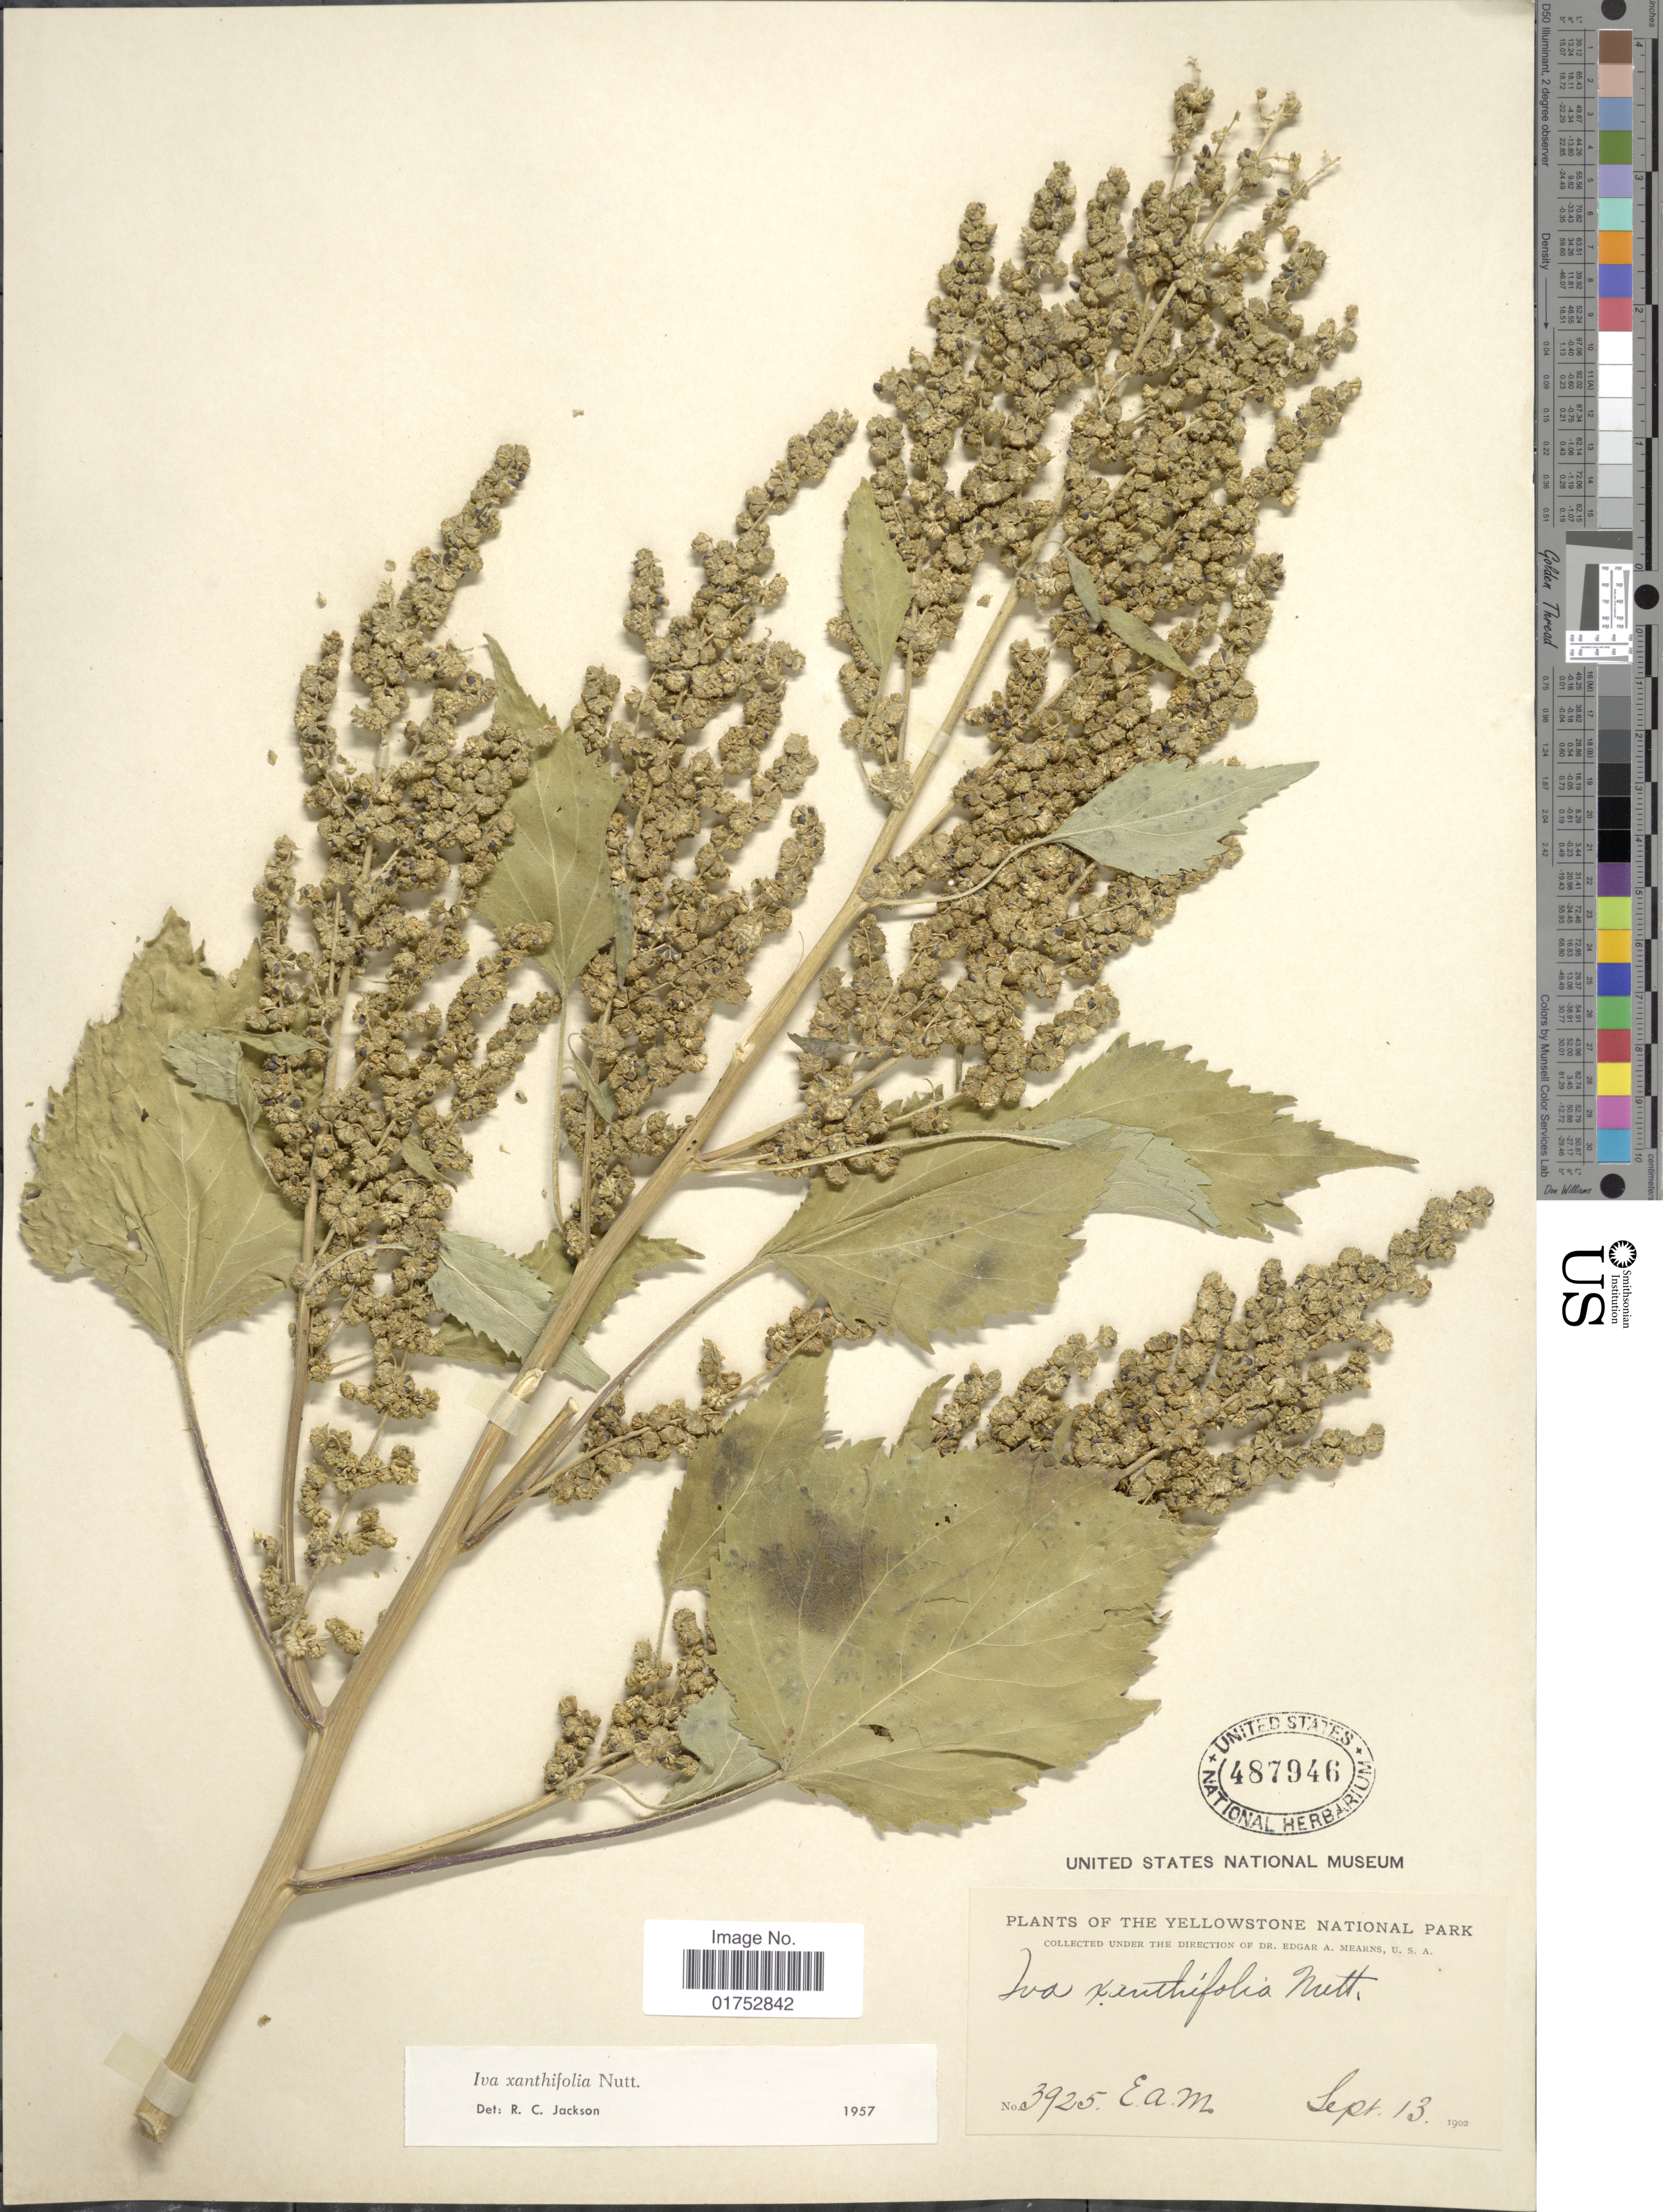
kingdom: Plantae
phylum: Tracheophyta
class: Magnoliopsida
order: Asterales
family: Asteraceae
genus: Iva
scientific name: Iva xanthifolia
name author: Nutt.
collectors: E. A. Mearns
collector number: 3925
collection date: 1902-09-13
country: United States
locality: Yellowstone National Park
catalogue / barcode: US 487946